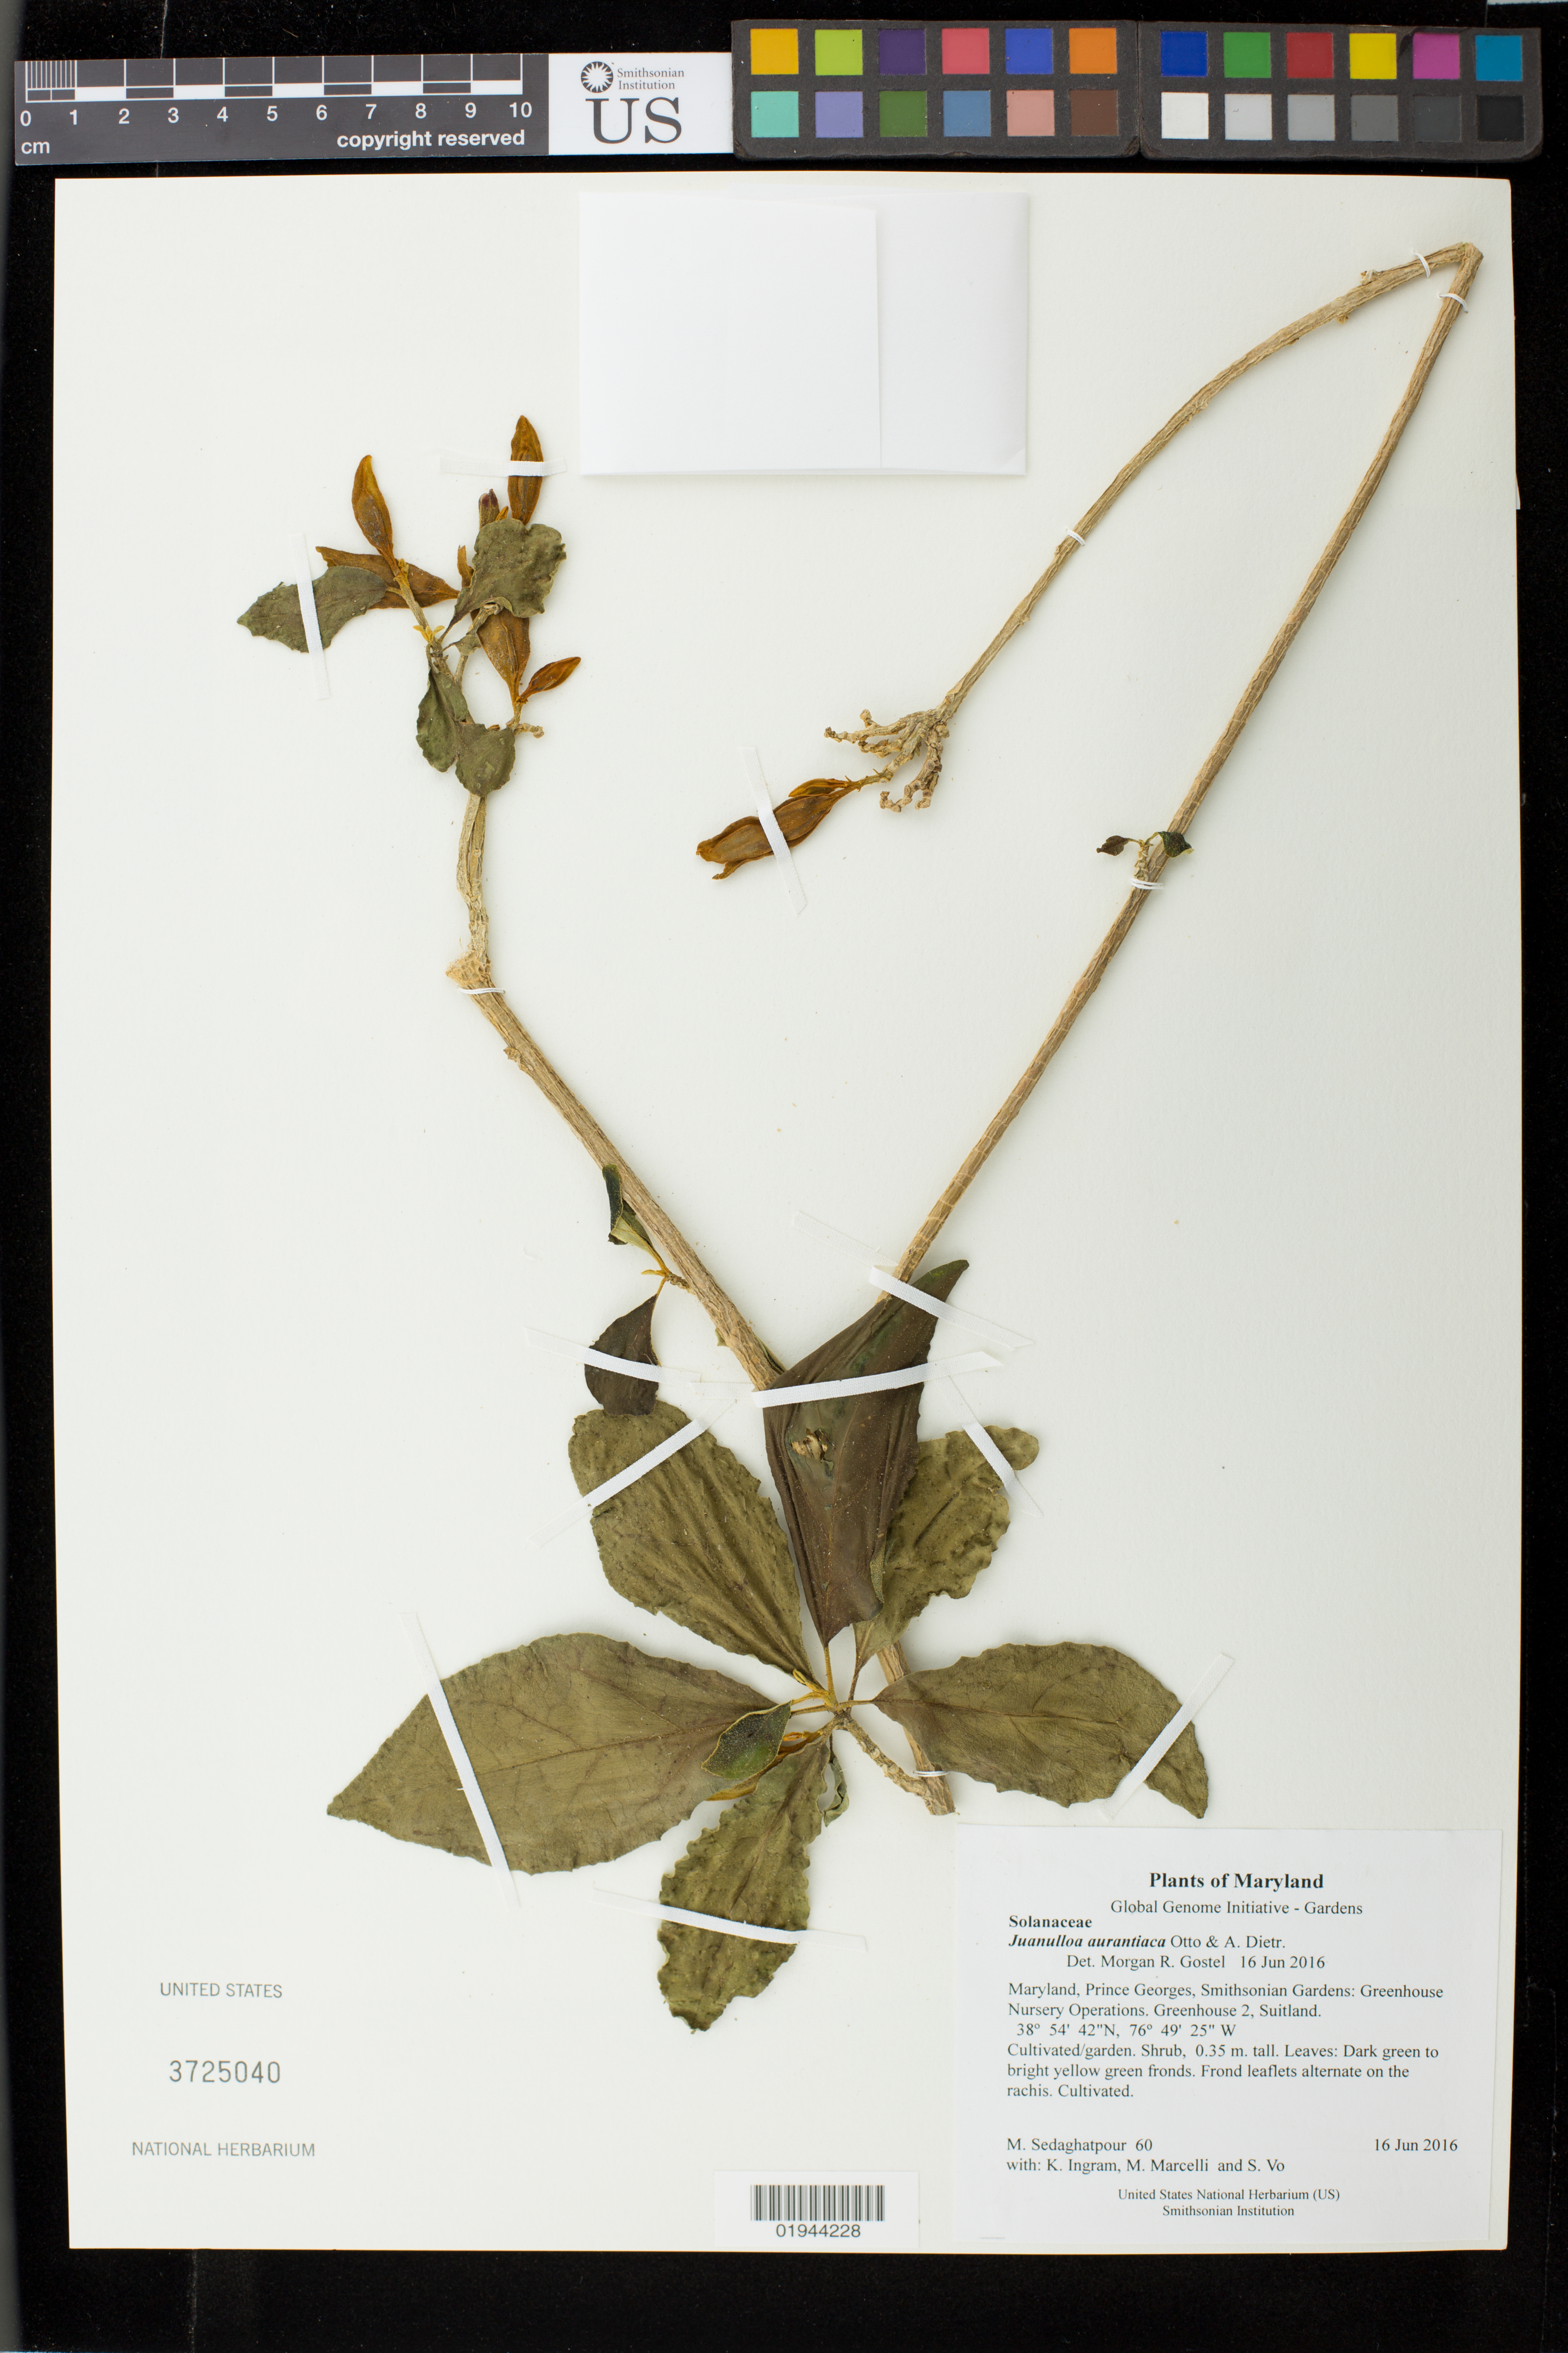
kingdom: Plantae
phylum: Tracheophyta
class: Magnoliopsida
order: Solanales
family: Solanaceae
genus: Juanulloa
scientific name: Juanulloa aurantiaca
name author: Otto & A. Dietr.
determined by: Gostel, Morgan R., (BRIT), Botanical Research Institute of Texas (UNITED STATES)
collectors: M. Sedaghatpour, K. S. Ingram, M. Marcelli & S. Vo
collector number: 60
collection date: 2016-06-16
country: United States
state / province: Maryland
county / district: Prince George's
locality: Smithsonian Gardens: Greenhouse Nursery Operations. Greenhouse 2, Suitland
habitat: Cultivated/garden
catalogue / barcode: US 3725040